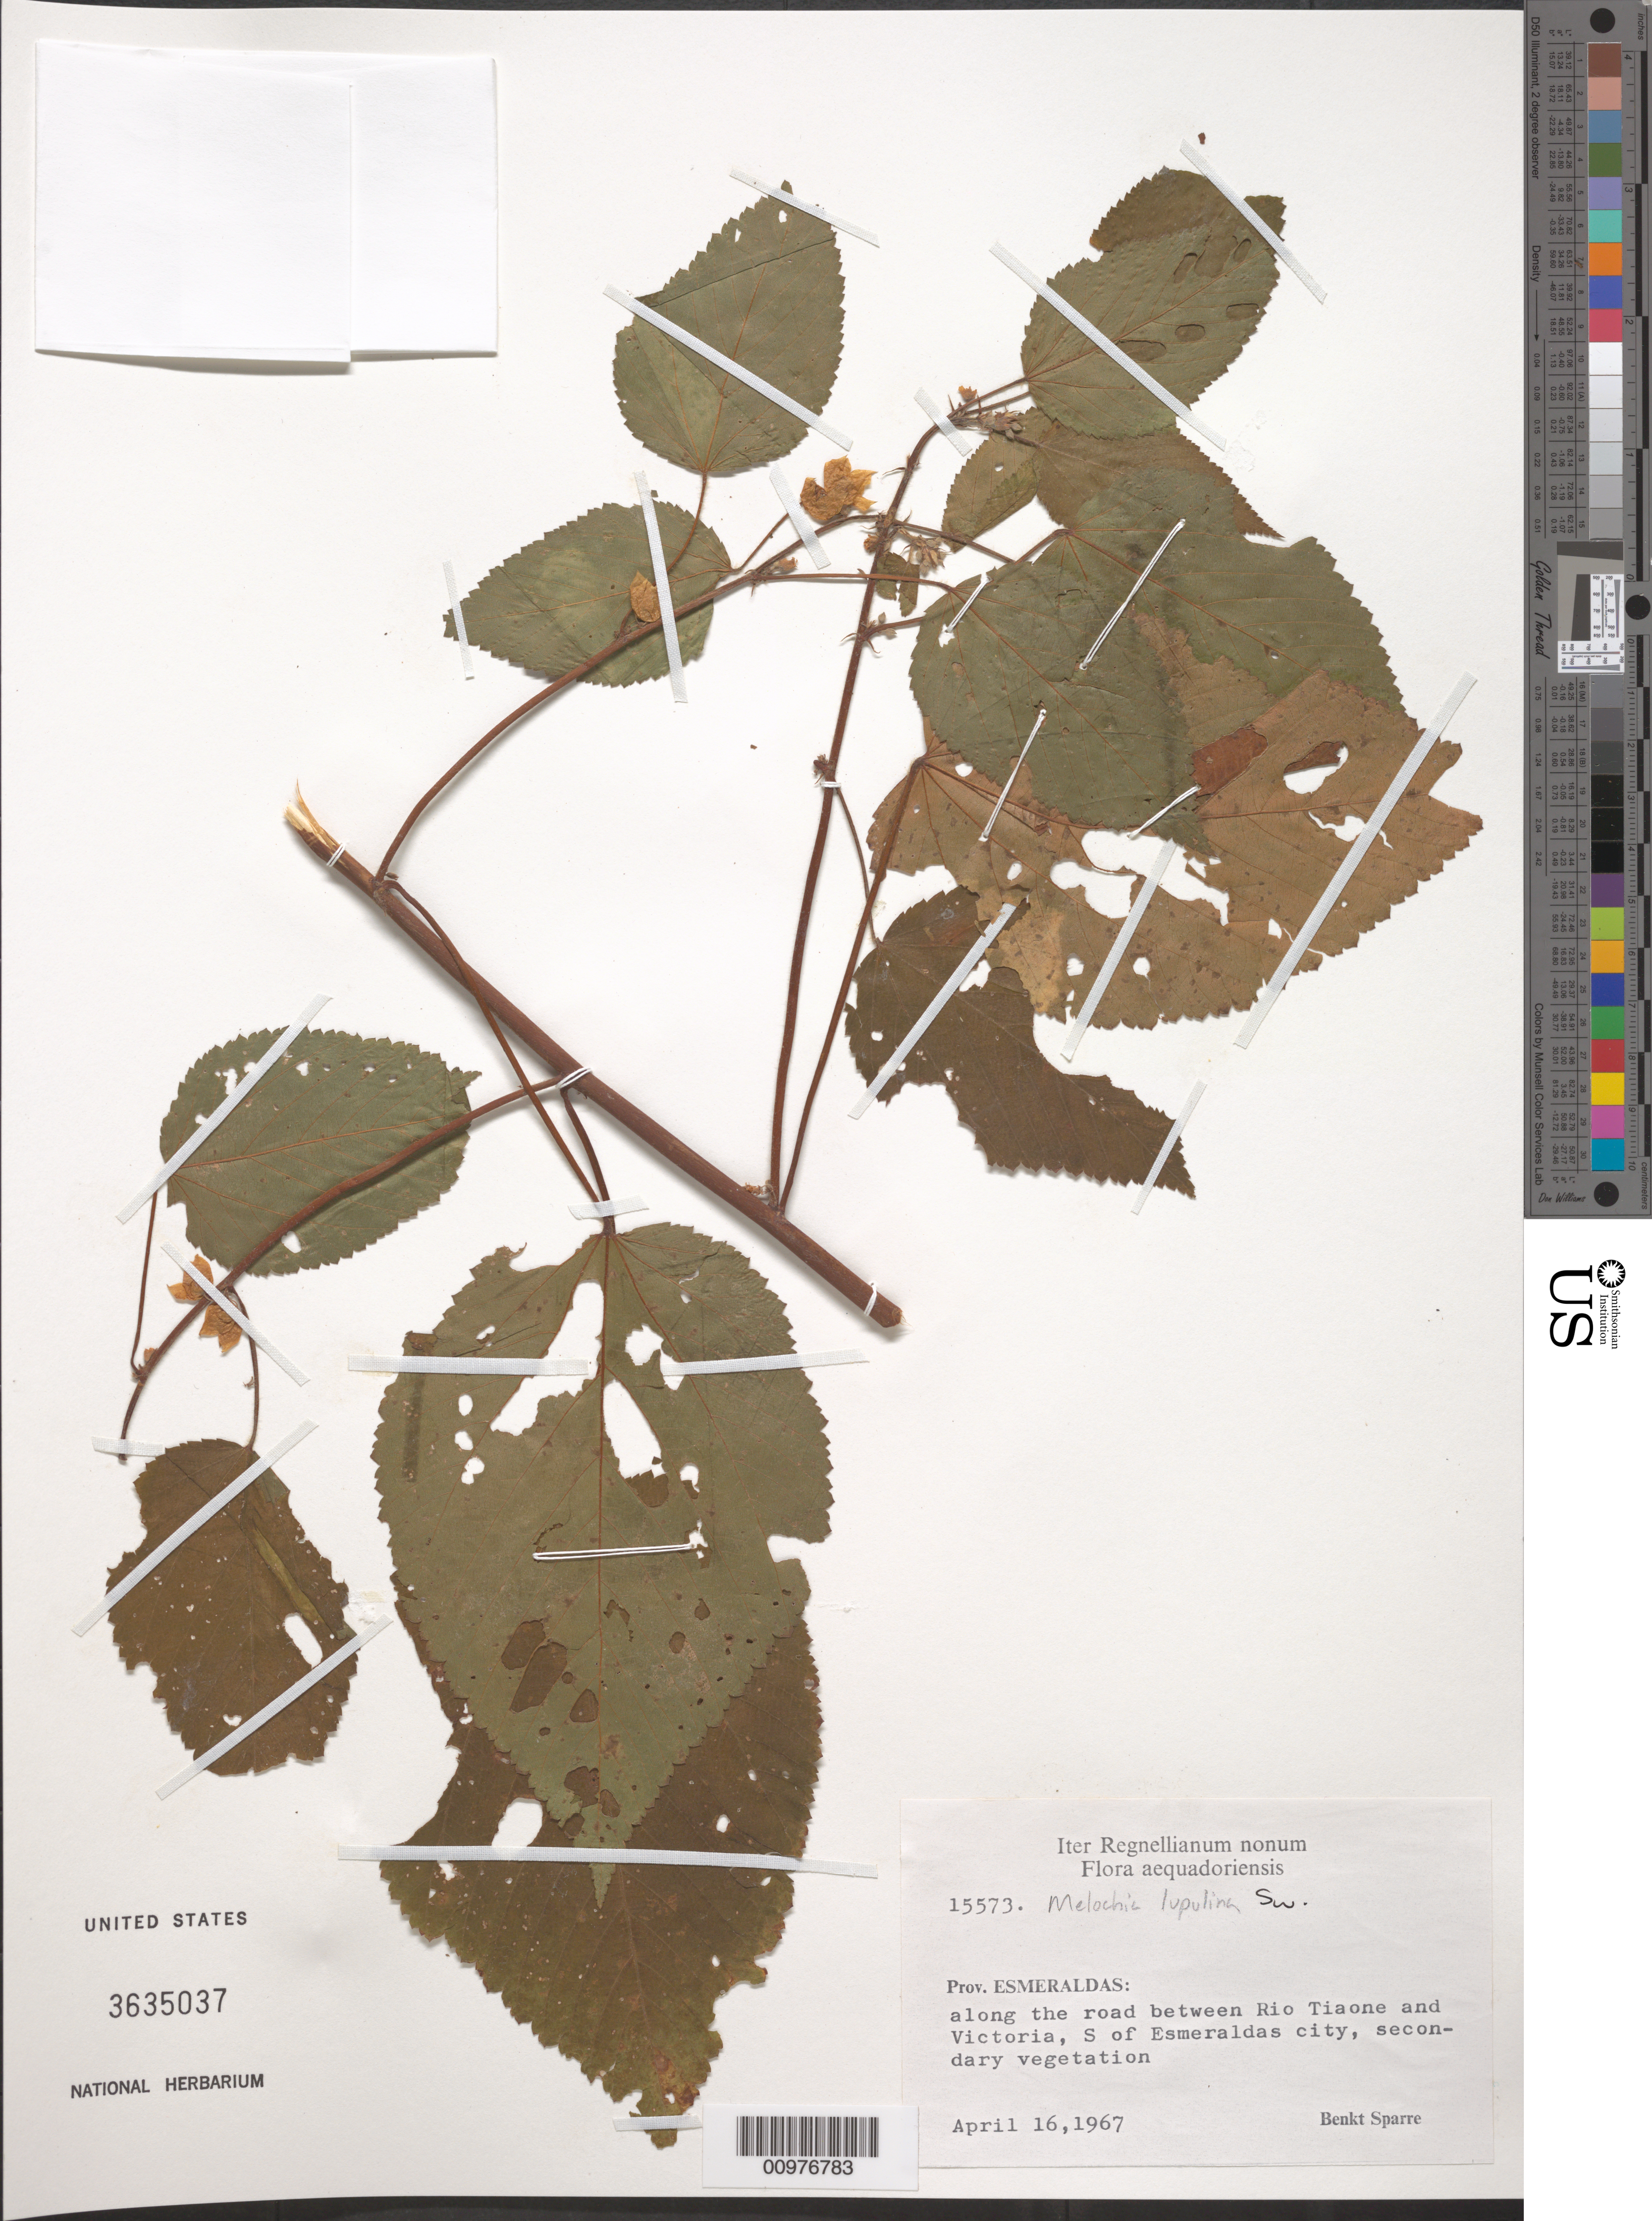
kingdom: Plantae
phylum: Tracheophyta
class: Magnoliopsida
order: Malvales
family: Malvaceae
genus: Melochia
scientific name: Melochia lupulina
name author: Sw.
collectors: B. Sparre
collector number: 15573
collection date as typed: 16 Apr 1967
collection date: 1967-04-16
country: Ecuador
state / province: Esmeraldas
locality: Along the road between Rio Tiaone and Victoria, S of Esmeraldas City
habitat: secondary vegetation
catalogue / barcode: US 3635037